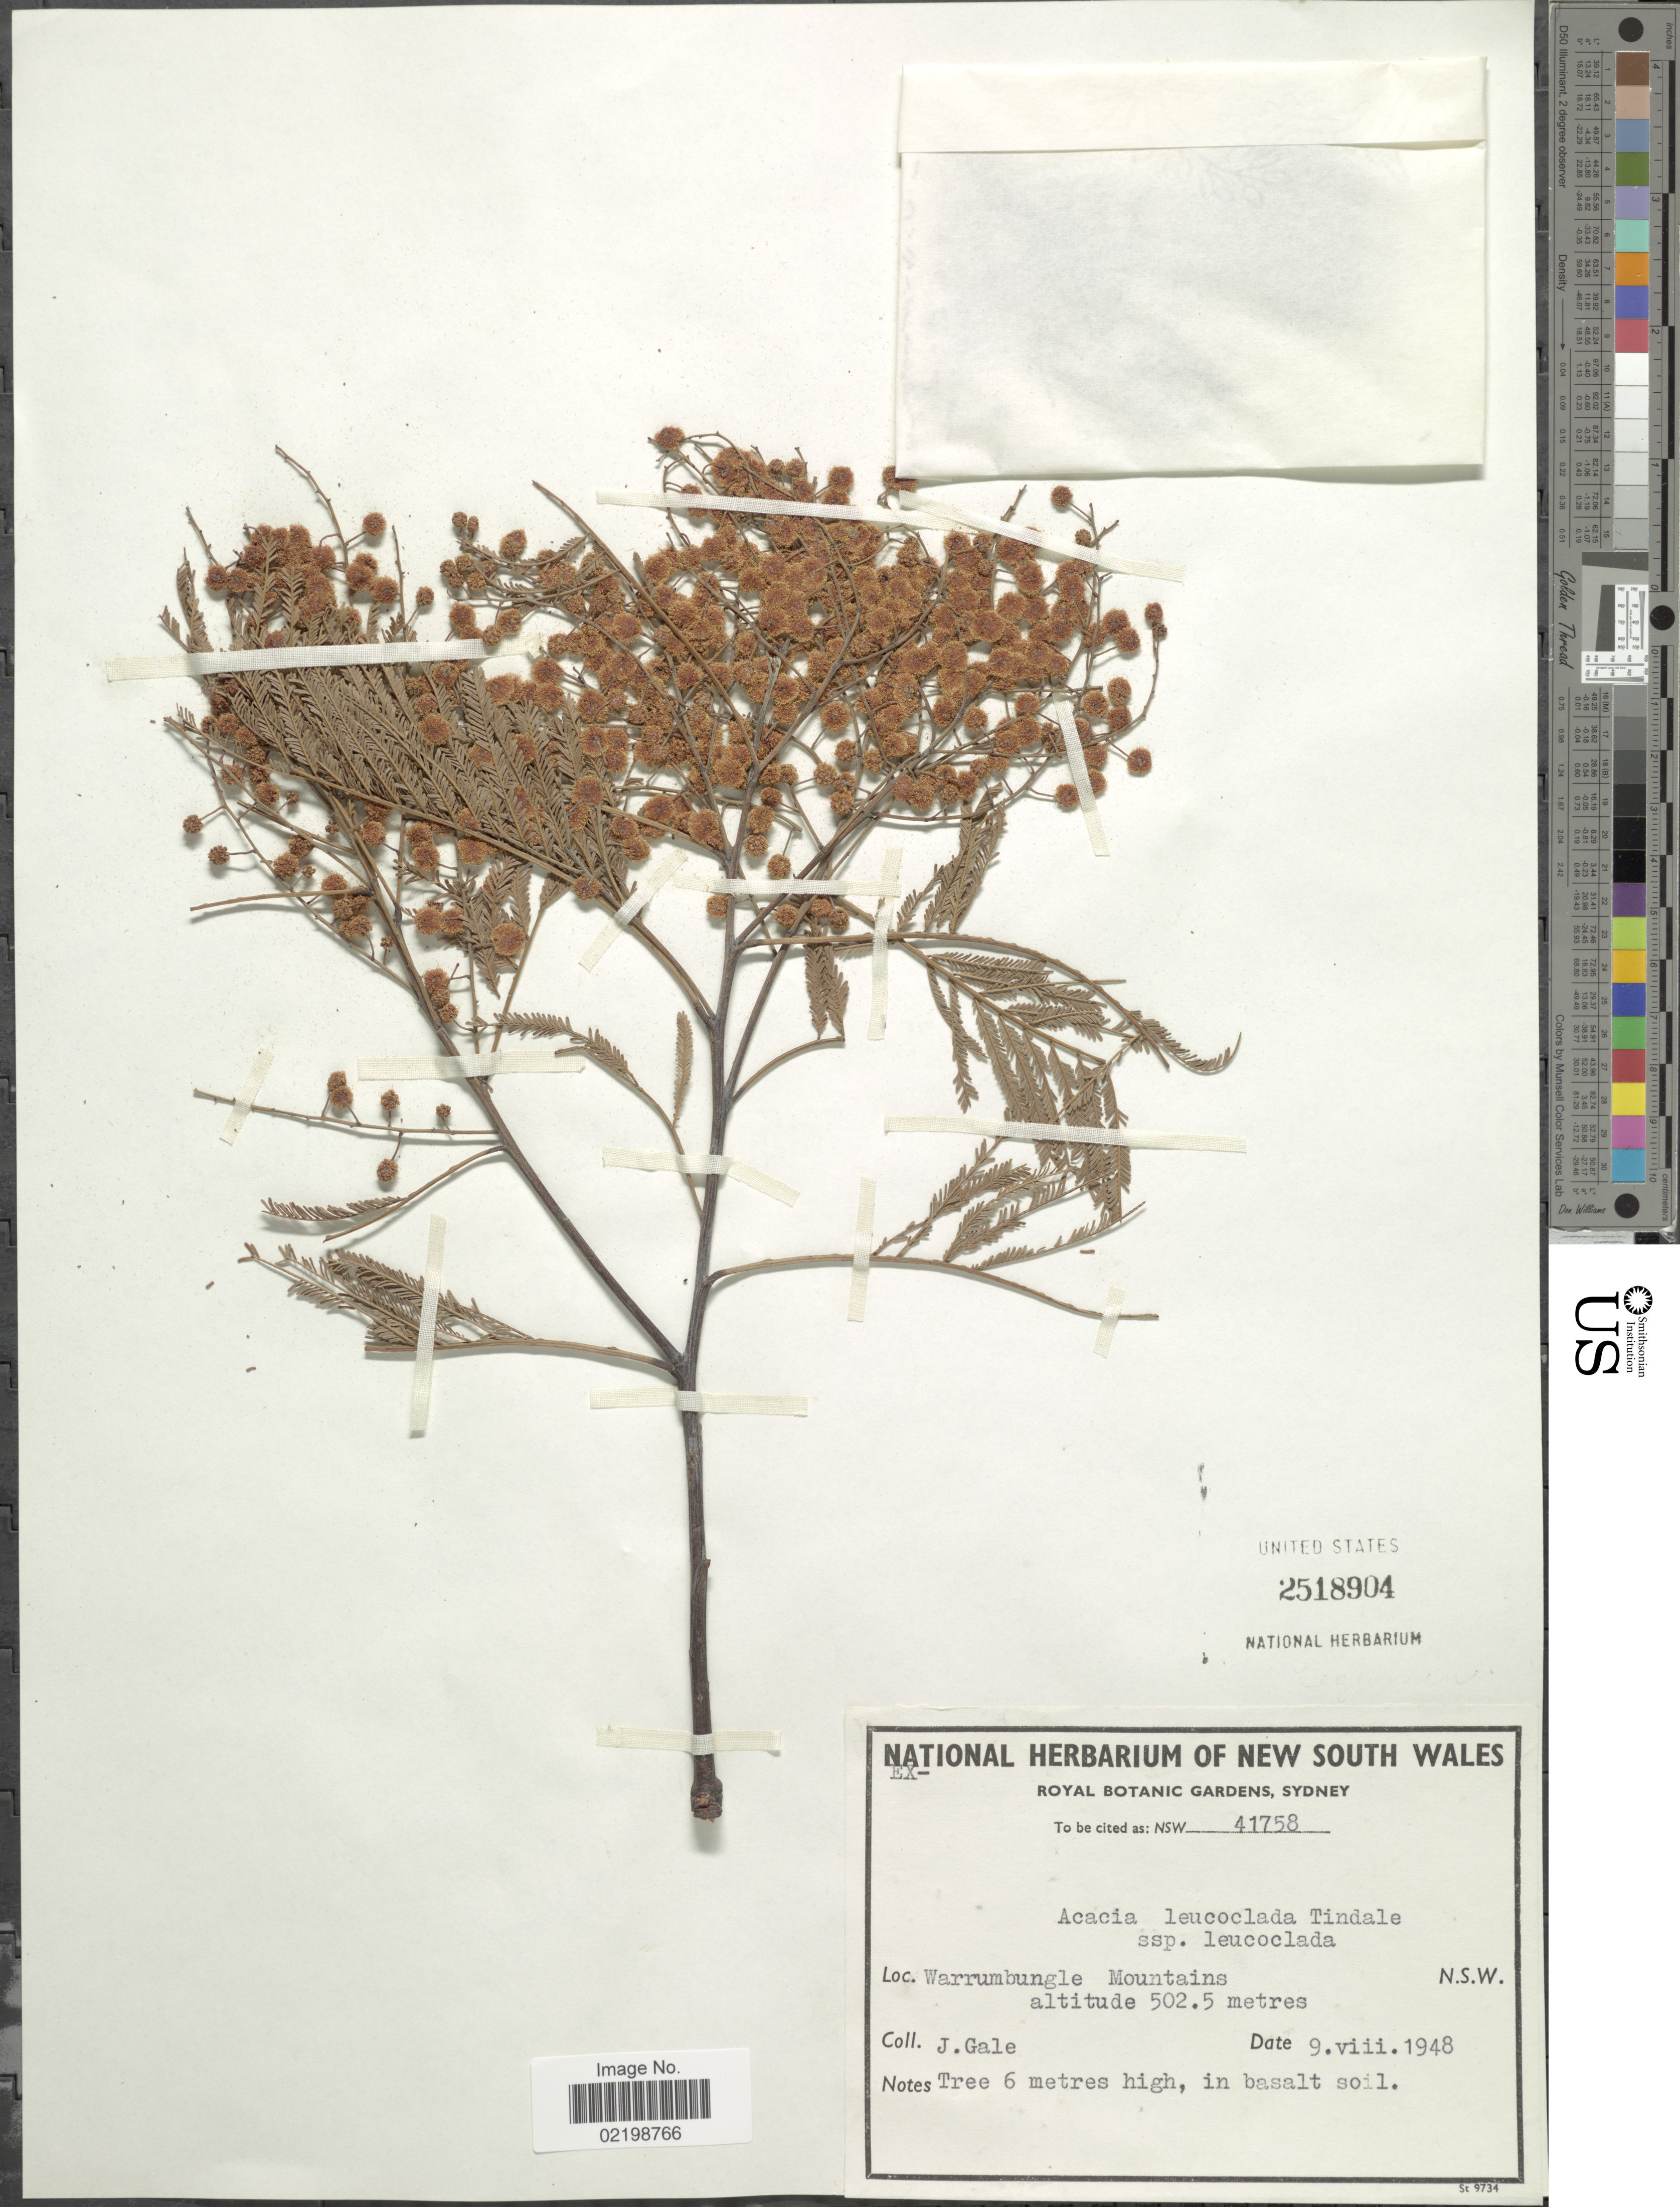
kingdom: Plantae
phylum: Tracheophyta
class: Magnoliopsida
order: Fabales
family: Fabaceae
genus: Acacia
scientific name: Acacia leucoclada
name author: Tindale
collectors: J. Gale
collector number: NSW41758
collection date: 1948-08-09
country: Australia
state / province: New South Wales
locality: Warrumbungle Mountains. N.S.W.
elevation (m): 502.5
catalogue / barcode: US 2518904